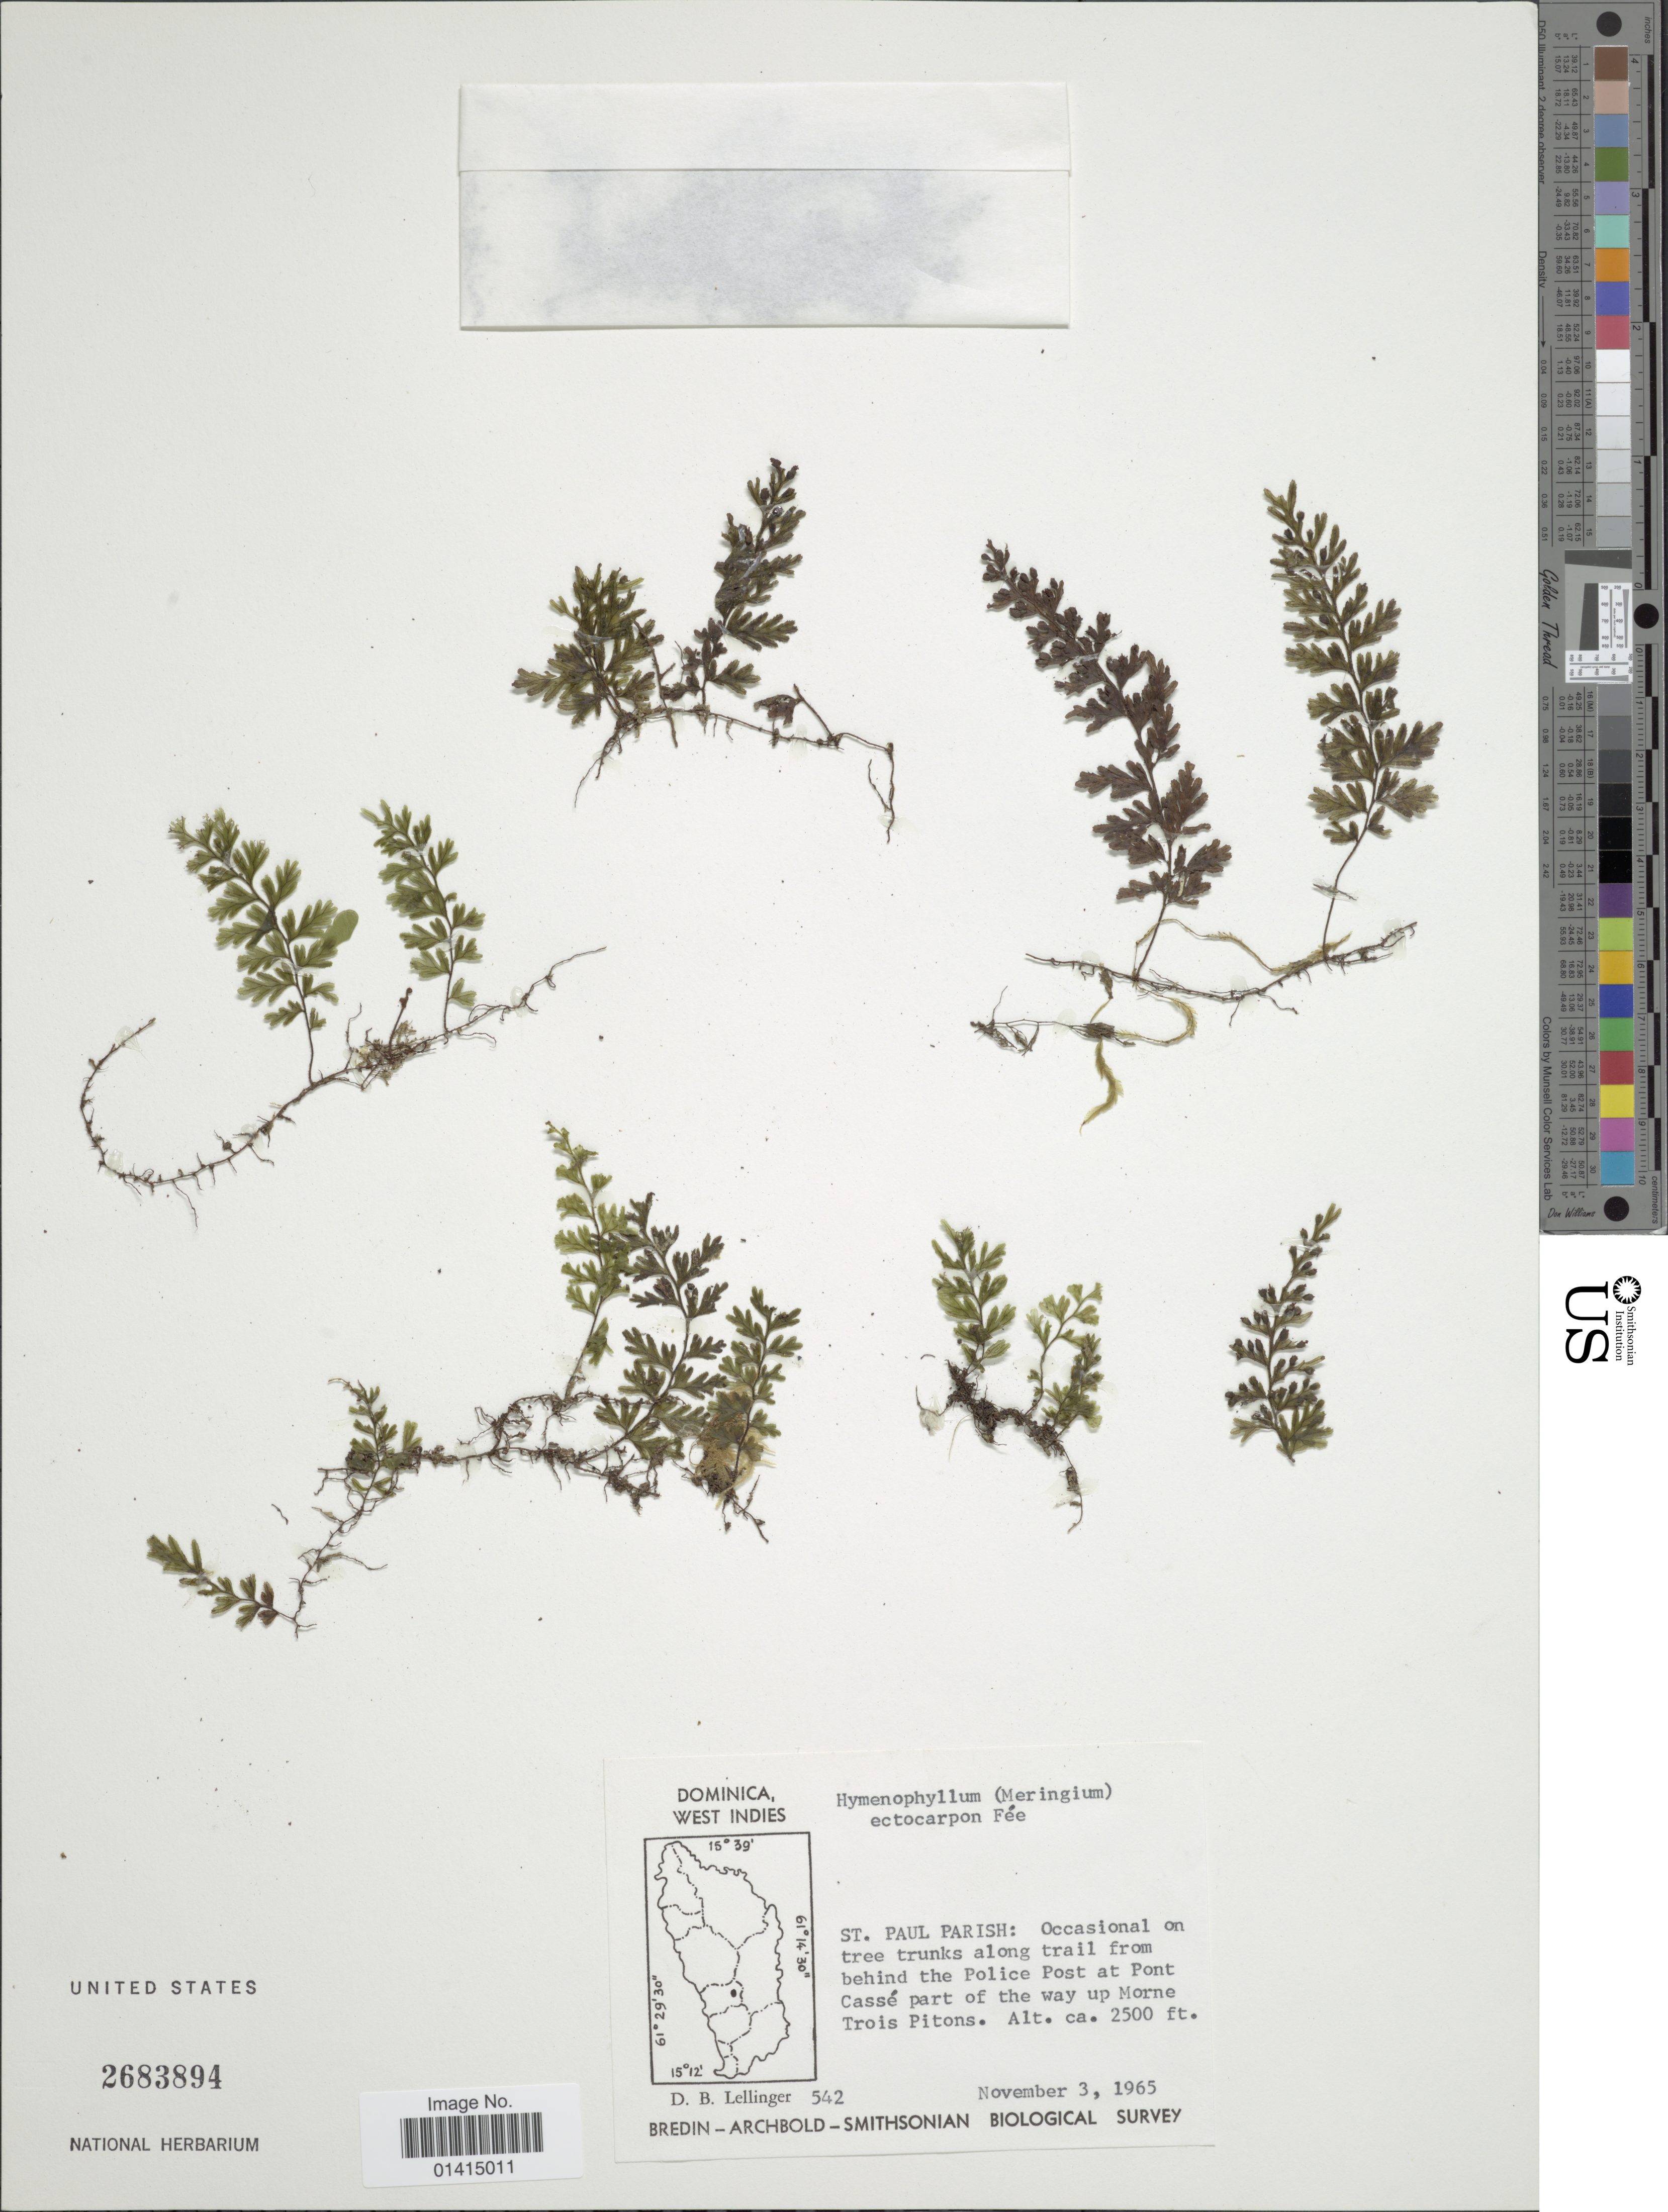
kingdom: Plantae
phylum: Tracheophyta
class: Polypodiopsida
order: Hymenophyllales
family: Hymenophyllaceae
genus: Hymenophyllum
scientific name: Hymenophyllum ectocarpon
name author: Fée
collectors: D. B. Lellinger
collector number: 542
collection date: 1965-11-03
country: Dominica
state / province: St. Paul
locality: Dominica, West Indies, St. Paul Parish: occasional on tree trunks along trail from behind the Police Post at Pont Cassé part of the way up Morne Trois Pitons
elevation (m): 762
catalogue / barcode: US 2683894